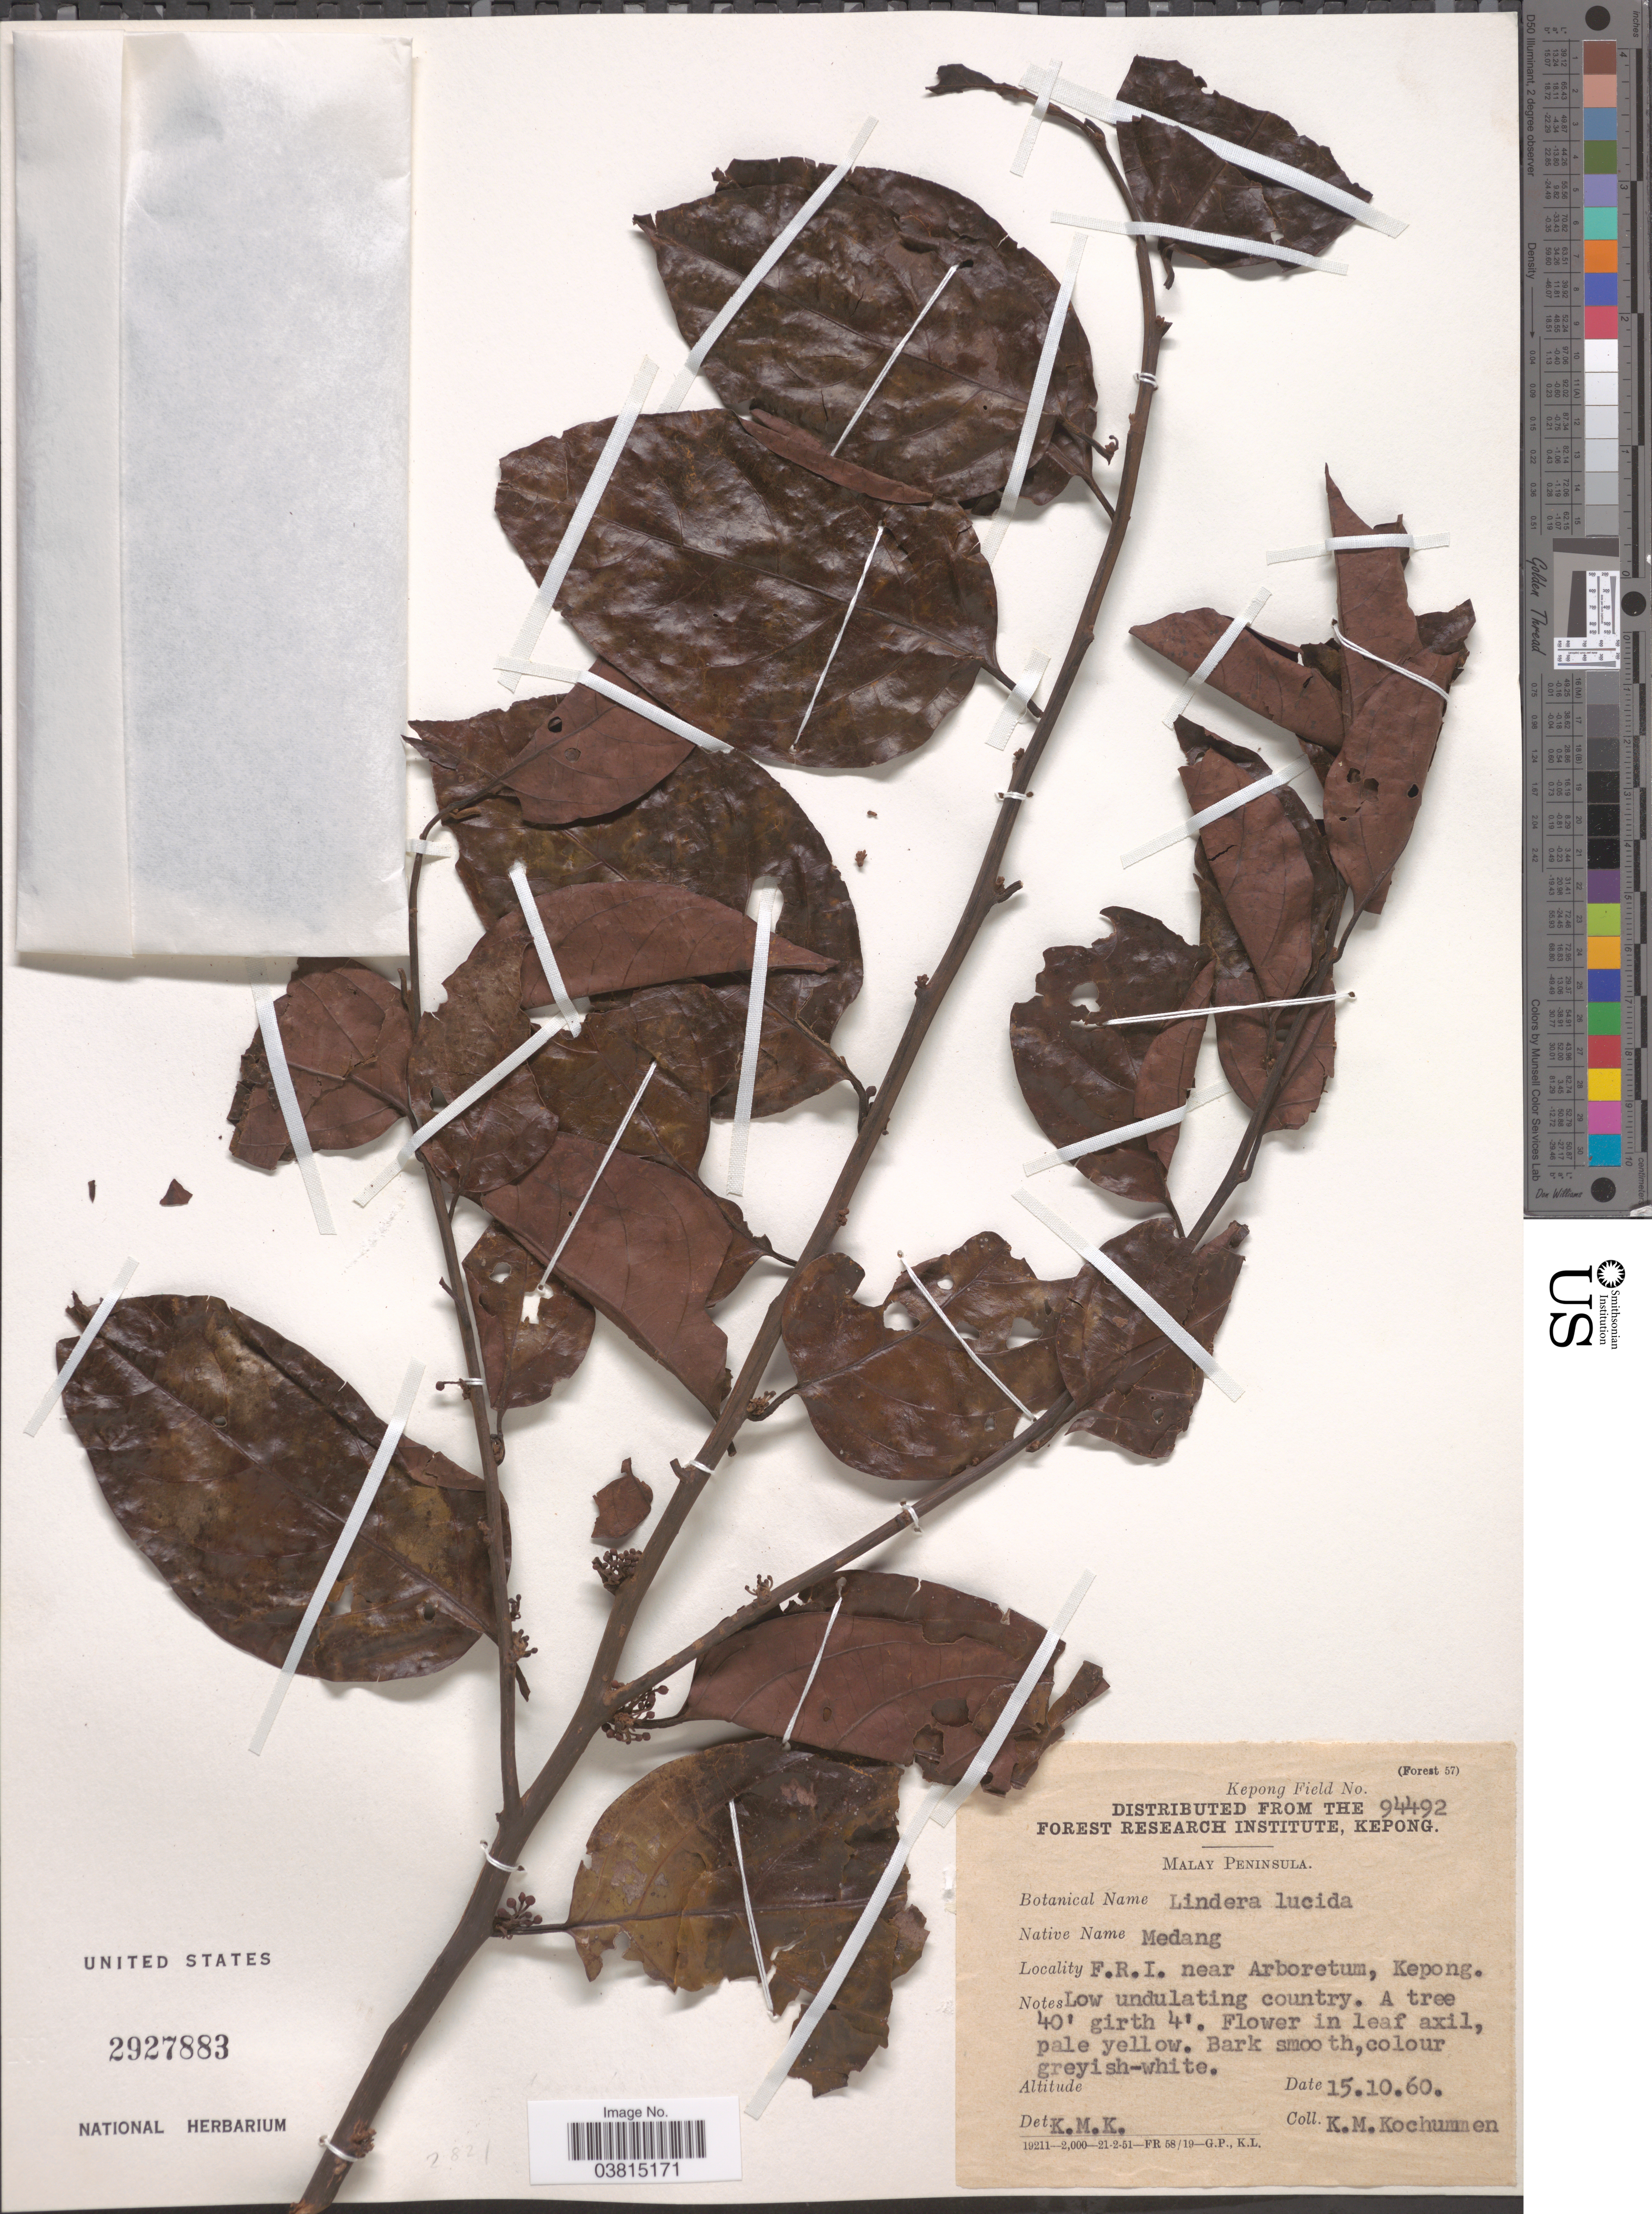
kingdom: Plantae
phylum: Tracheophyta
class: Magnoliopsida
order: Laurales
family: Lauraceae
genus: Lindera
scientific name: Lindera lucida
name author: (Blume) Boerl.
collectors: K. Kochummen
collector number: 94492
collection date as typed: Transcribed d/m/y: 15/10/60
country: Malaysia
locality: Malay Peninsula. F.R.I. near Arboretum, Kepong.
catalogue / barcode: US 2927883